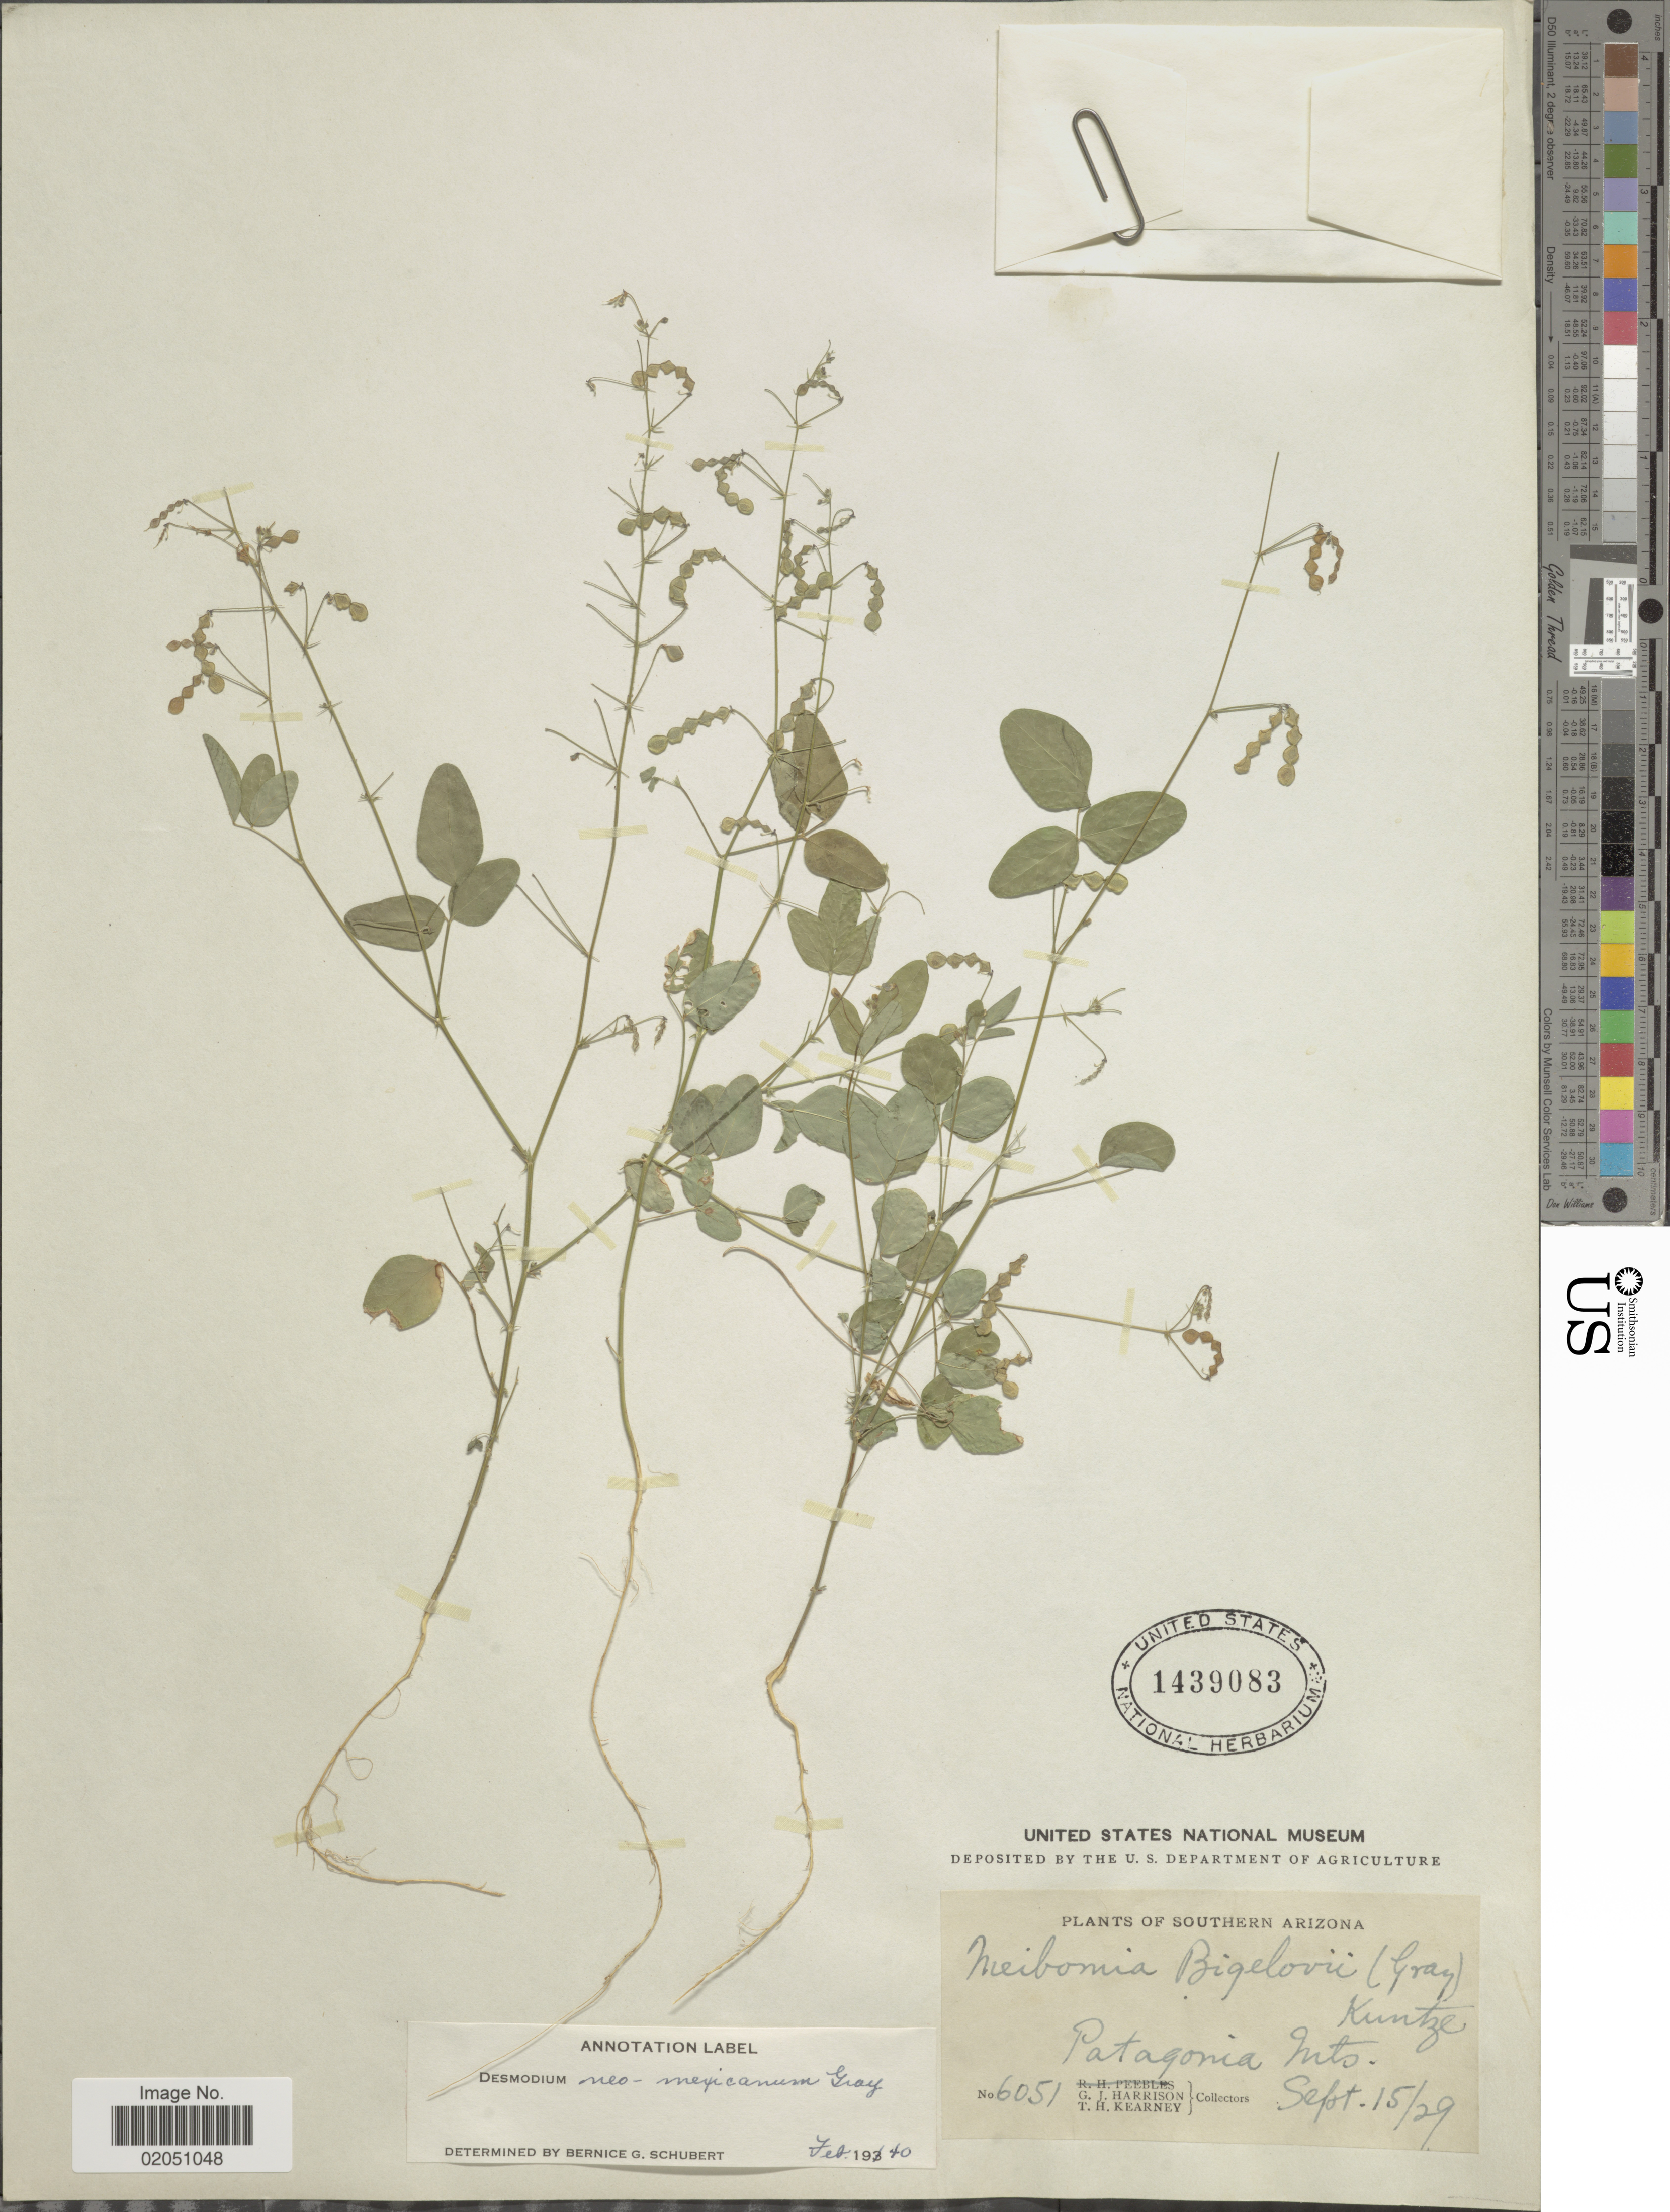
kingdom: Plantae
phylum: Tracheophyta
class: Magnoliopsida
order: Fabales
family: Fabaceae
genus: Desmodium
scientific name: Desmodium neomexicanum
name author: A. Gray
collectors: G. J. Harrison & T. H. Kearney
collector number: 6051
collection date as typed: Transcribed d/m/y: 15/9/29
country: United States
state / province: Arizona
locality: Southern Arizona, Patagonia Mts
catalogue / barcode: US 1439083